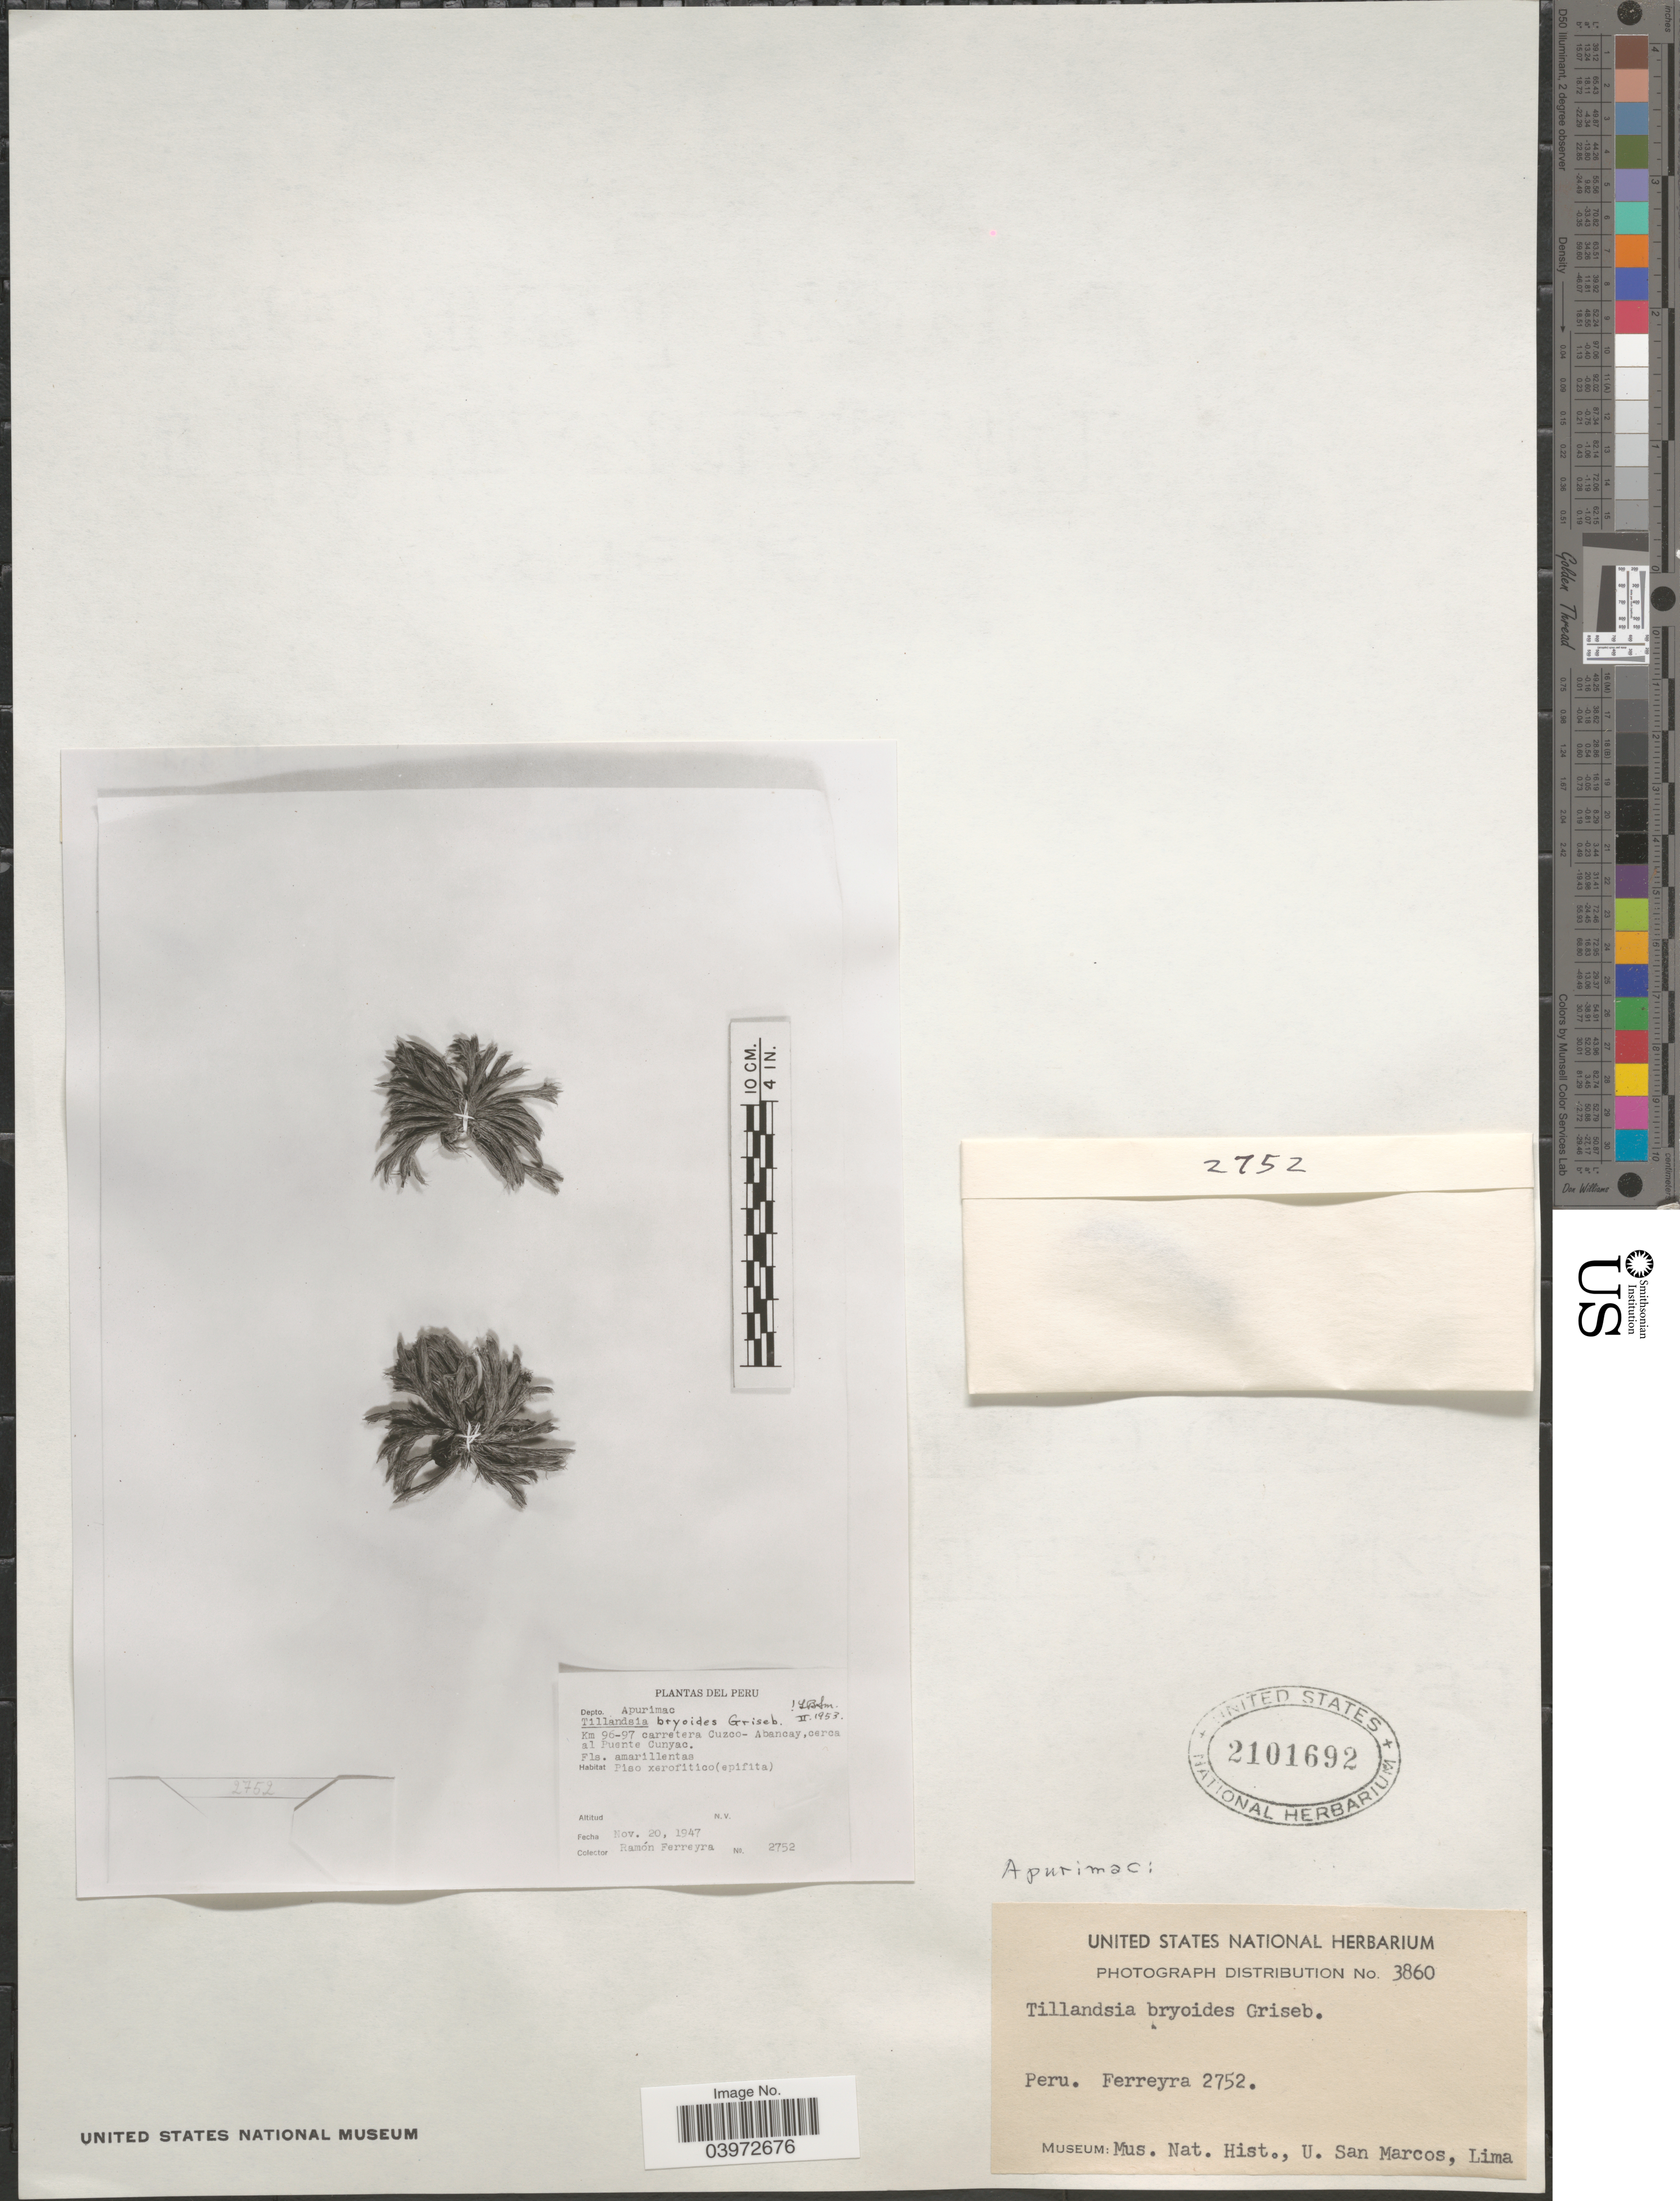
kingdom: Plantae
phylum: Tracheophyta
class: Liliopsida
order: Poales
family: Bromeliaceae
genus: Tillandsia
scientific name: Tillandsia bryoides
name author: Griseb. ex Baker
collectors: R. A. Ferreyra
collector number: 2752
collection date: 1947-11-20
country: Peru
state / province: Apurímac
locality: Depto. Apurimac. Km 96-97 carretera Cuzco- Abancay, cerca al Puente Cunyac.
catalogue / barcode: US 2101692